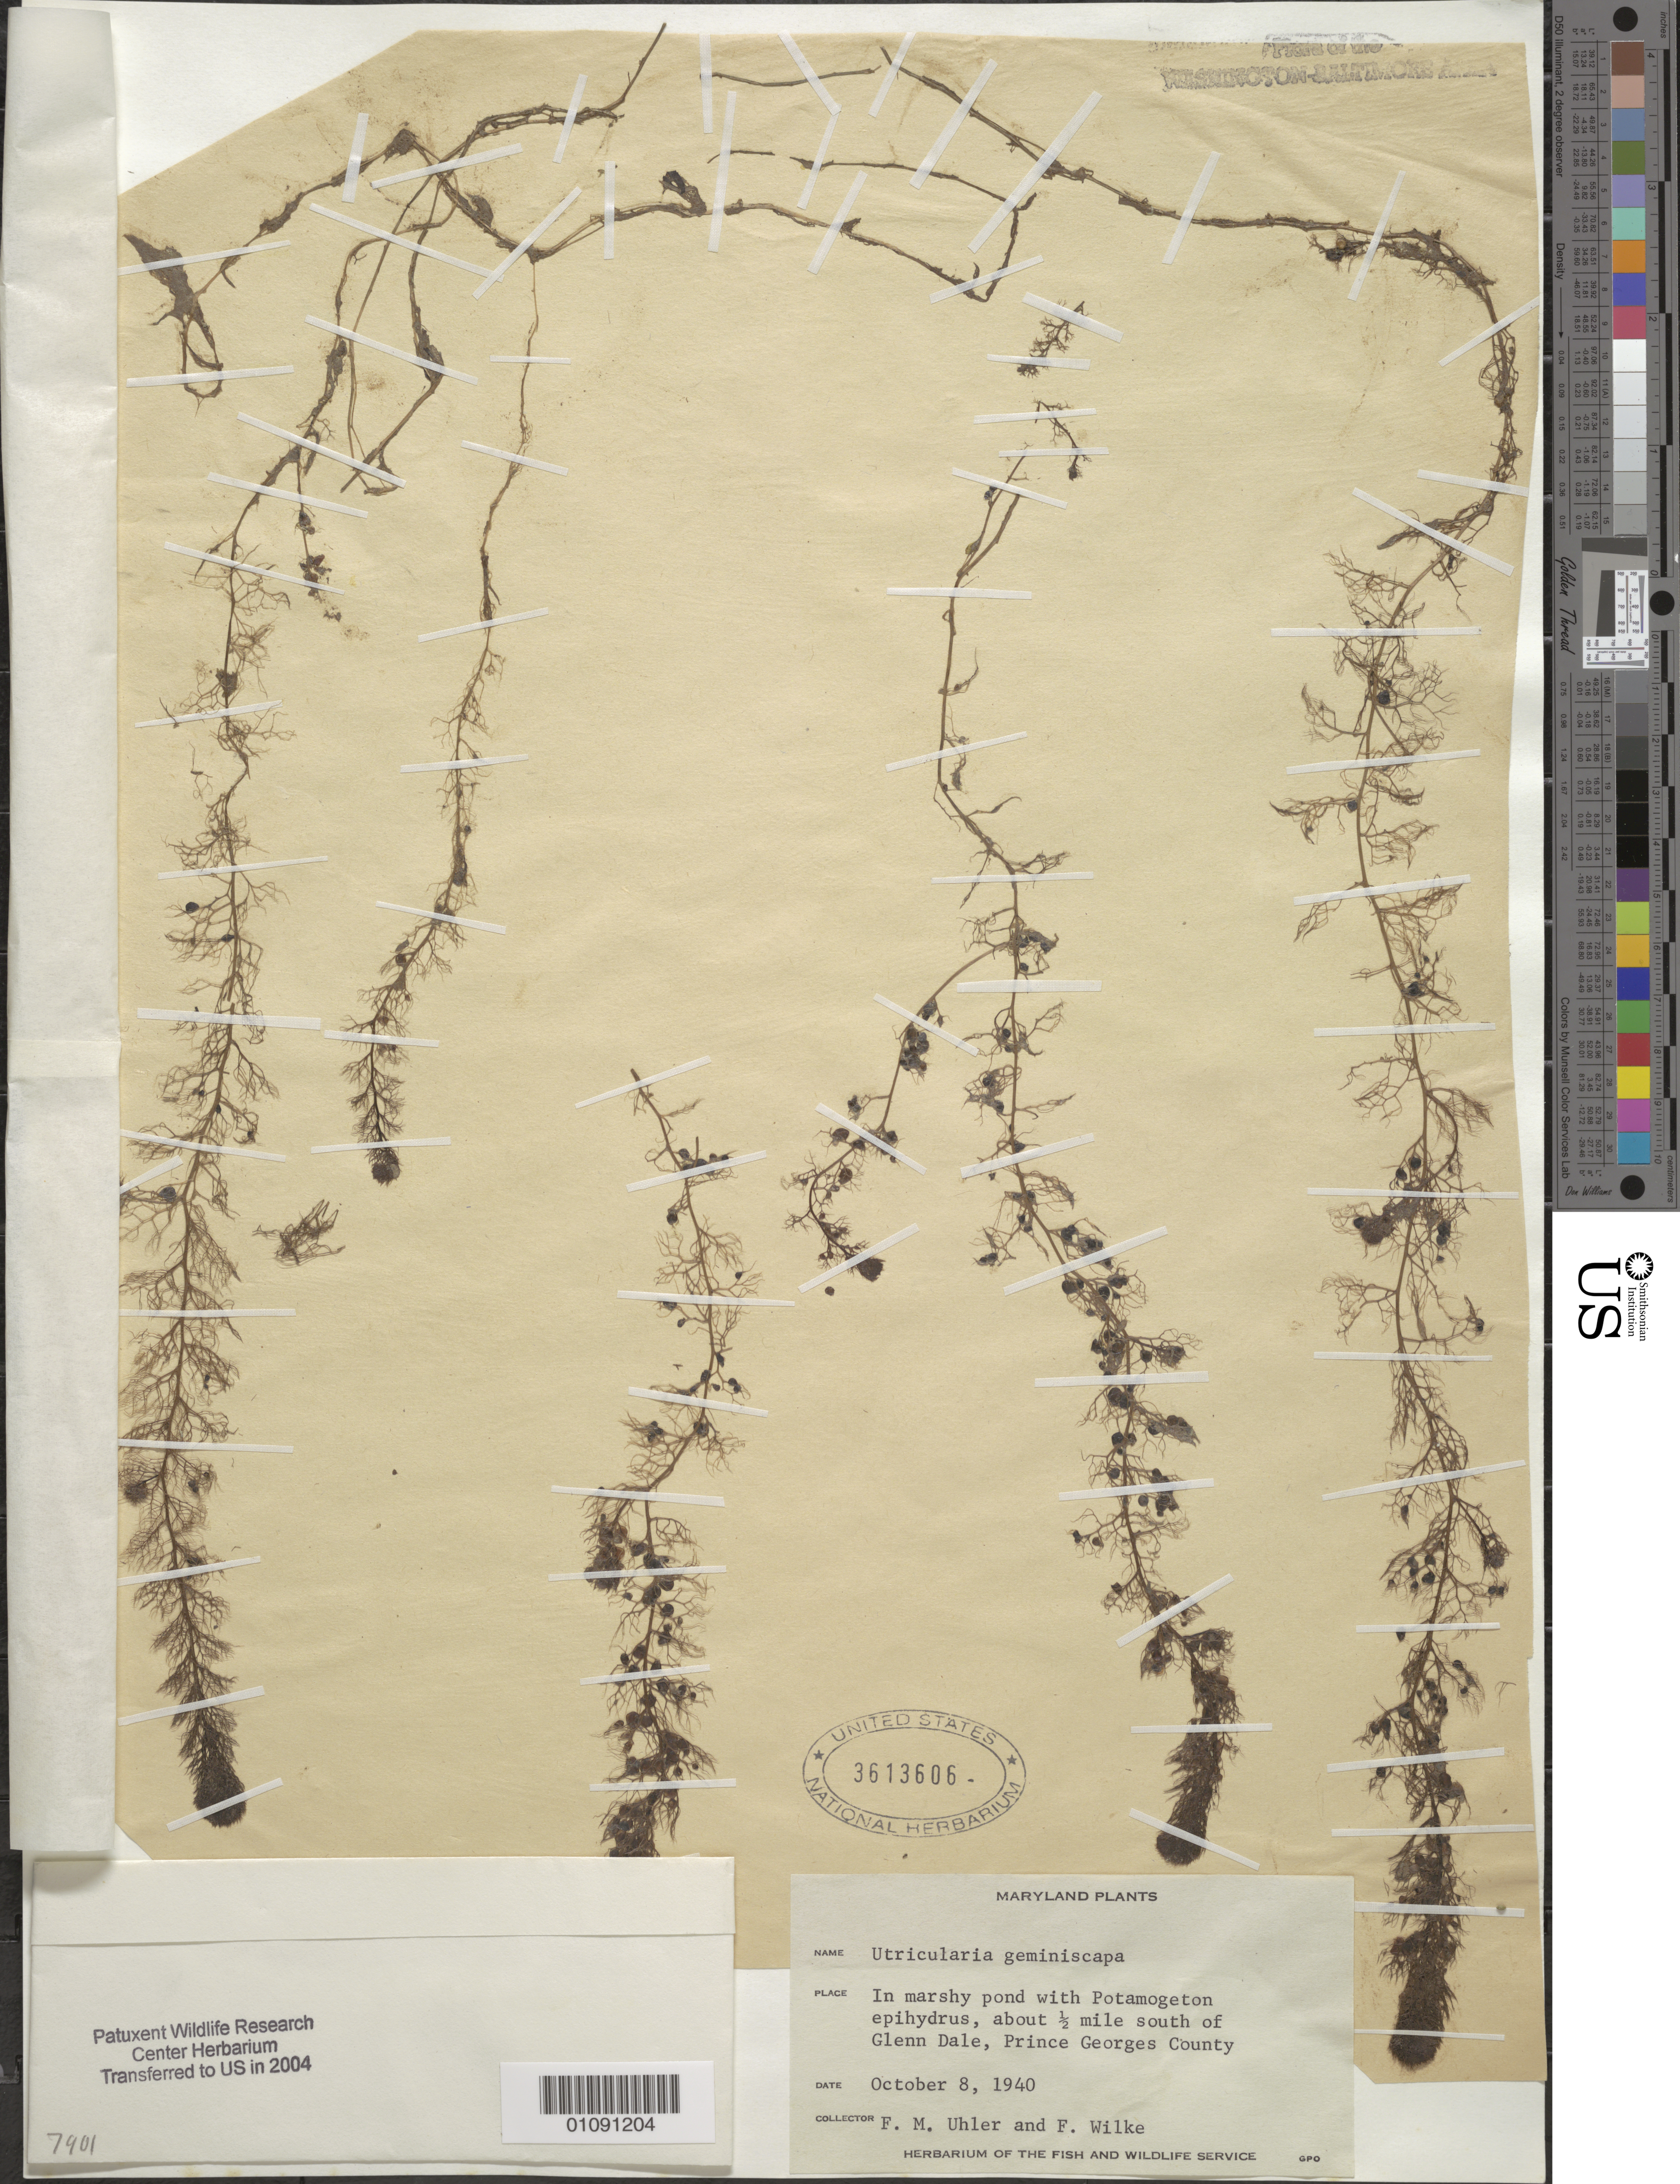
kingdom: Plantae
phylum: Tracheophyta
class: Magnoliopsida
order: Lamiales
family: Lentibulariaceae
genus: Utricularia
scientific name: Utricularia geminiscapa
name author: Benj.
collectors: F. M. Uhler & F. Wilke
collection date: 1940-10-08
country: United States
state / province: Maryland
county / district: Prince George's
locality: About half a mile S. of Glenn Dale.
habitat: In marshy pond with Potomogeton epihydrus.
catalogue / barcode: US 3613606